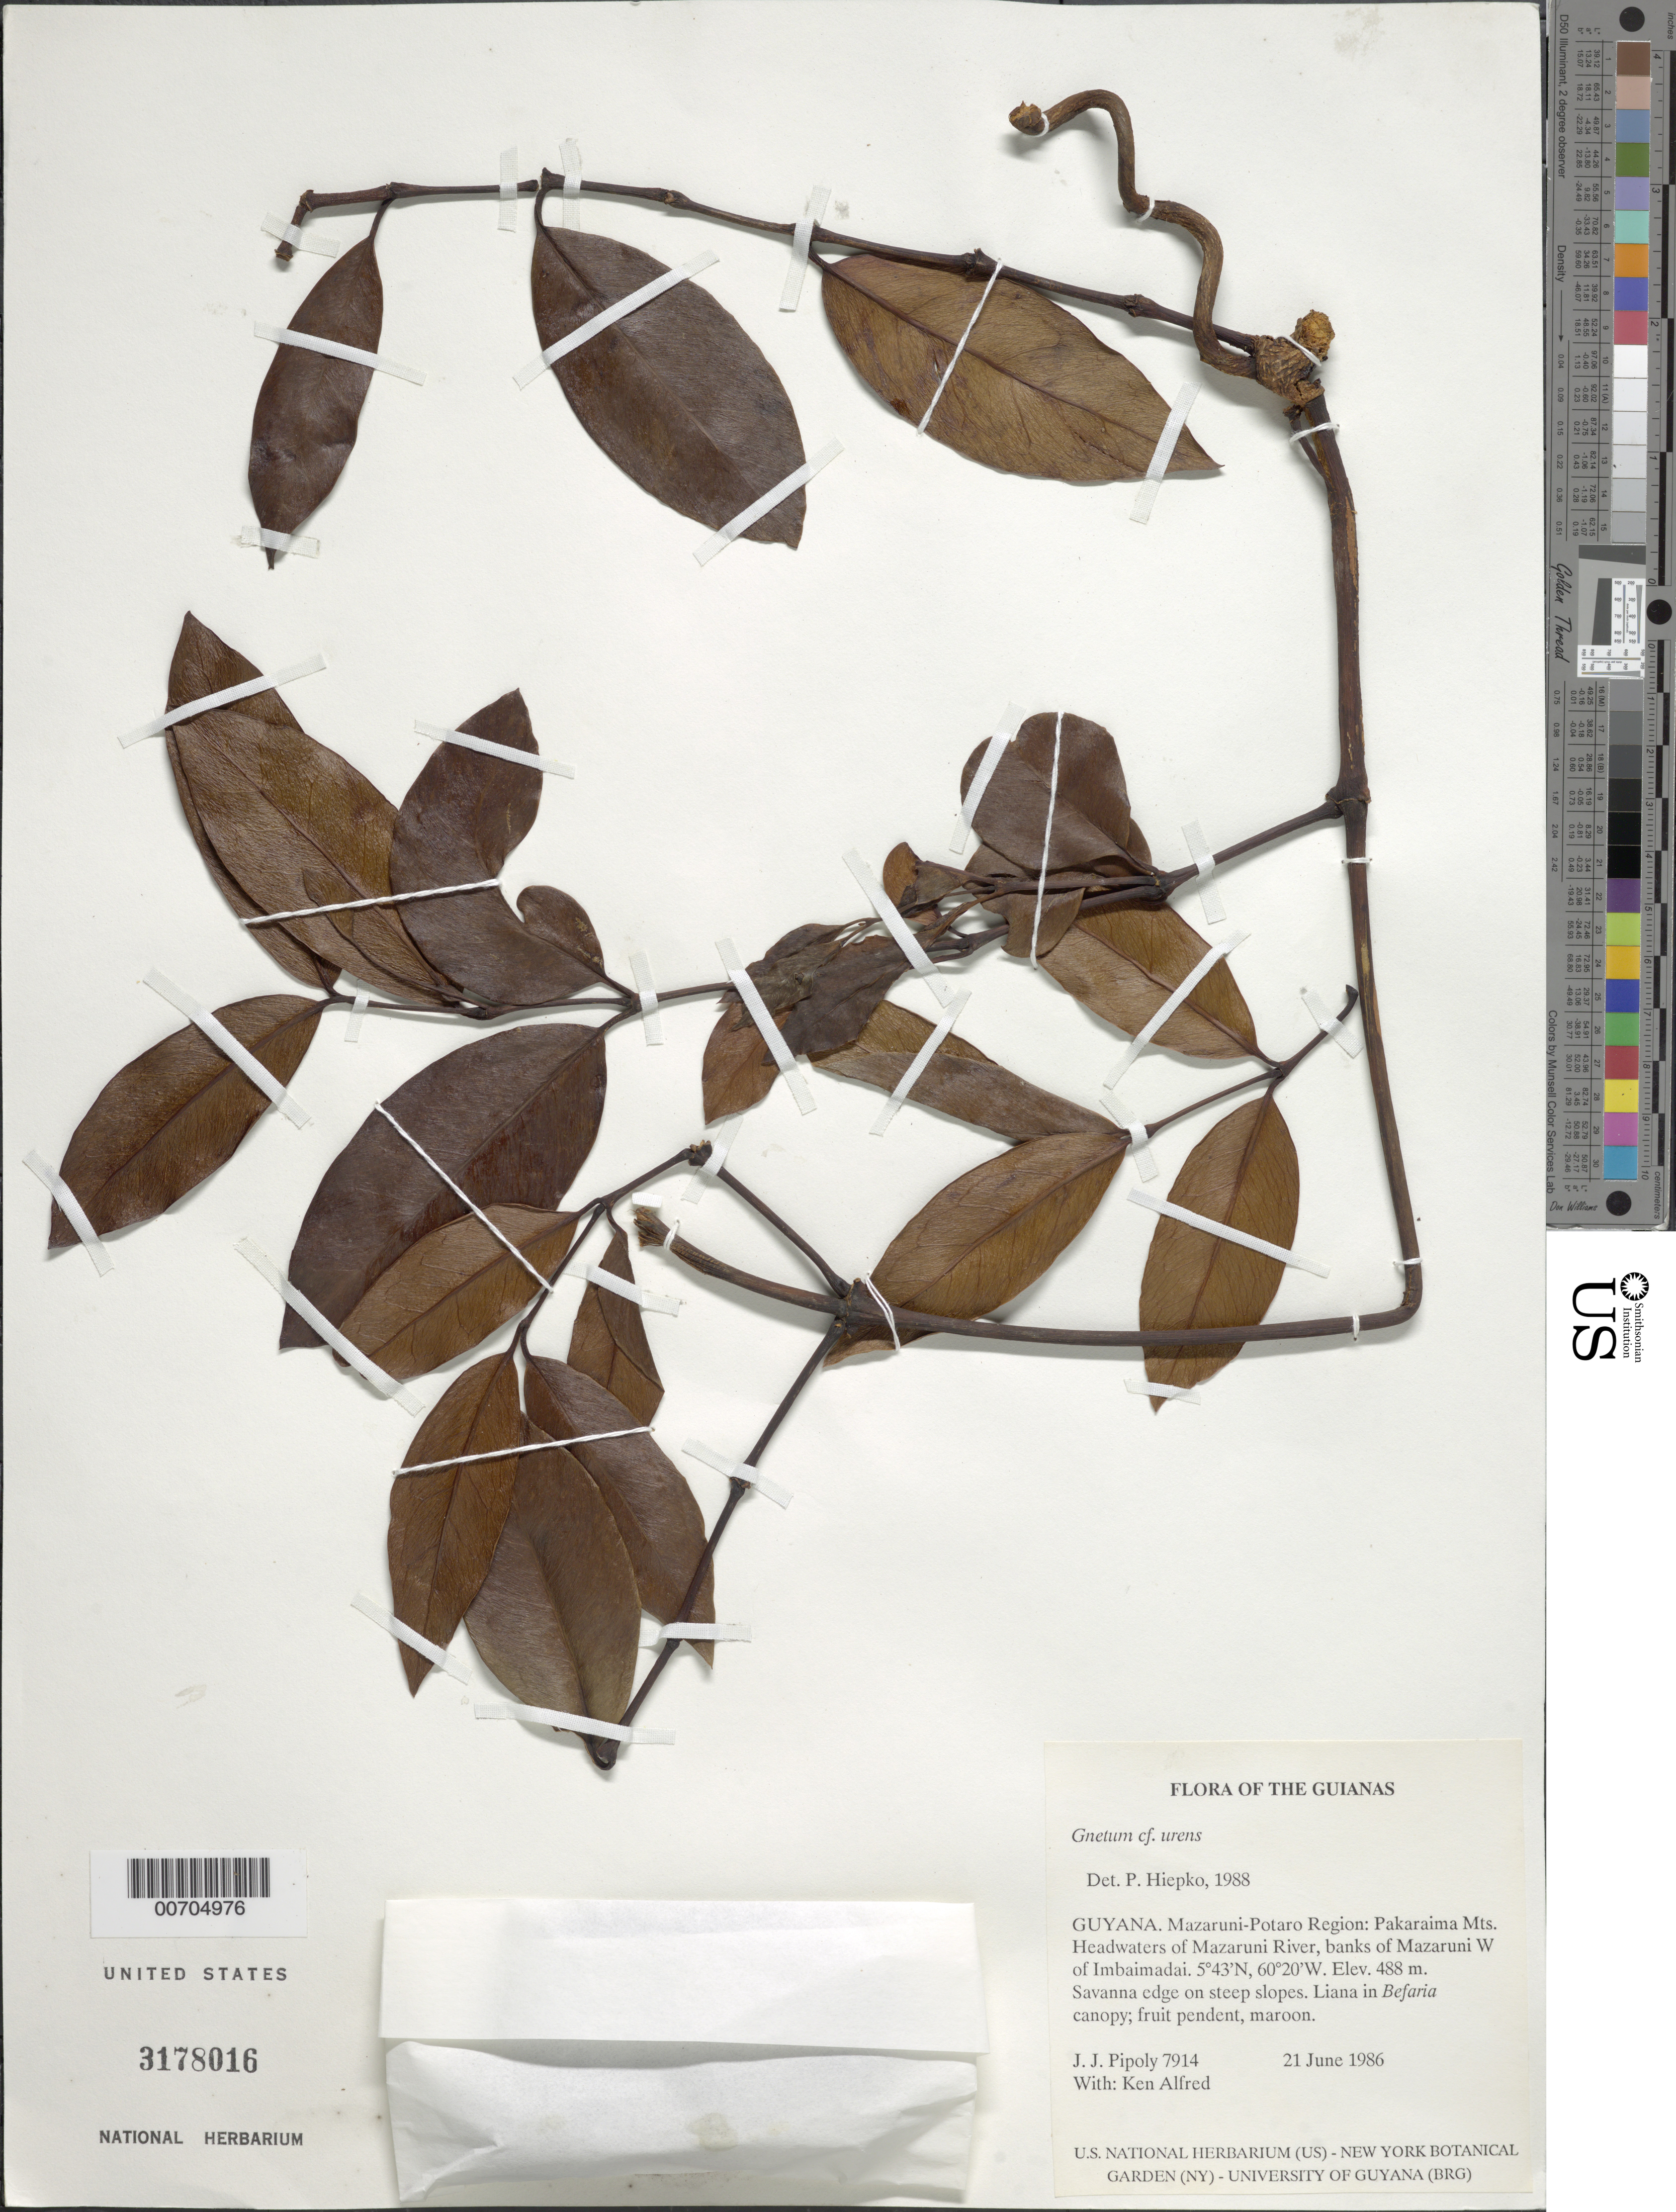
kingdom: Plantae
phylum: Tracheophyta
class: Gnetopsida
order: Gnetales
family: Gnetaceae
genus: Gnetum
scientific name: Gnetum urens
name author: (Aubl.) Blume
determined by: Hiepko, P. H.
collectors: J. J. Pipoly & K. Alfred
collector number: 7914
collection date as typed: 21 June 1986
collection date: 1986-06-21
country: Guyana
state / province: Cuyuni-Mazaruni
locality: Pakaraima Mts. Headwaters of Mazaruni River, banks of Mazaruni W of Imbaimadai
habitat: Savanna edge on steep slopes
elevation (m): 488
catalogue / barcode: US 3178016